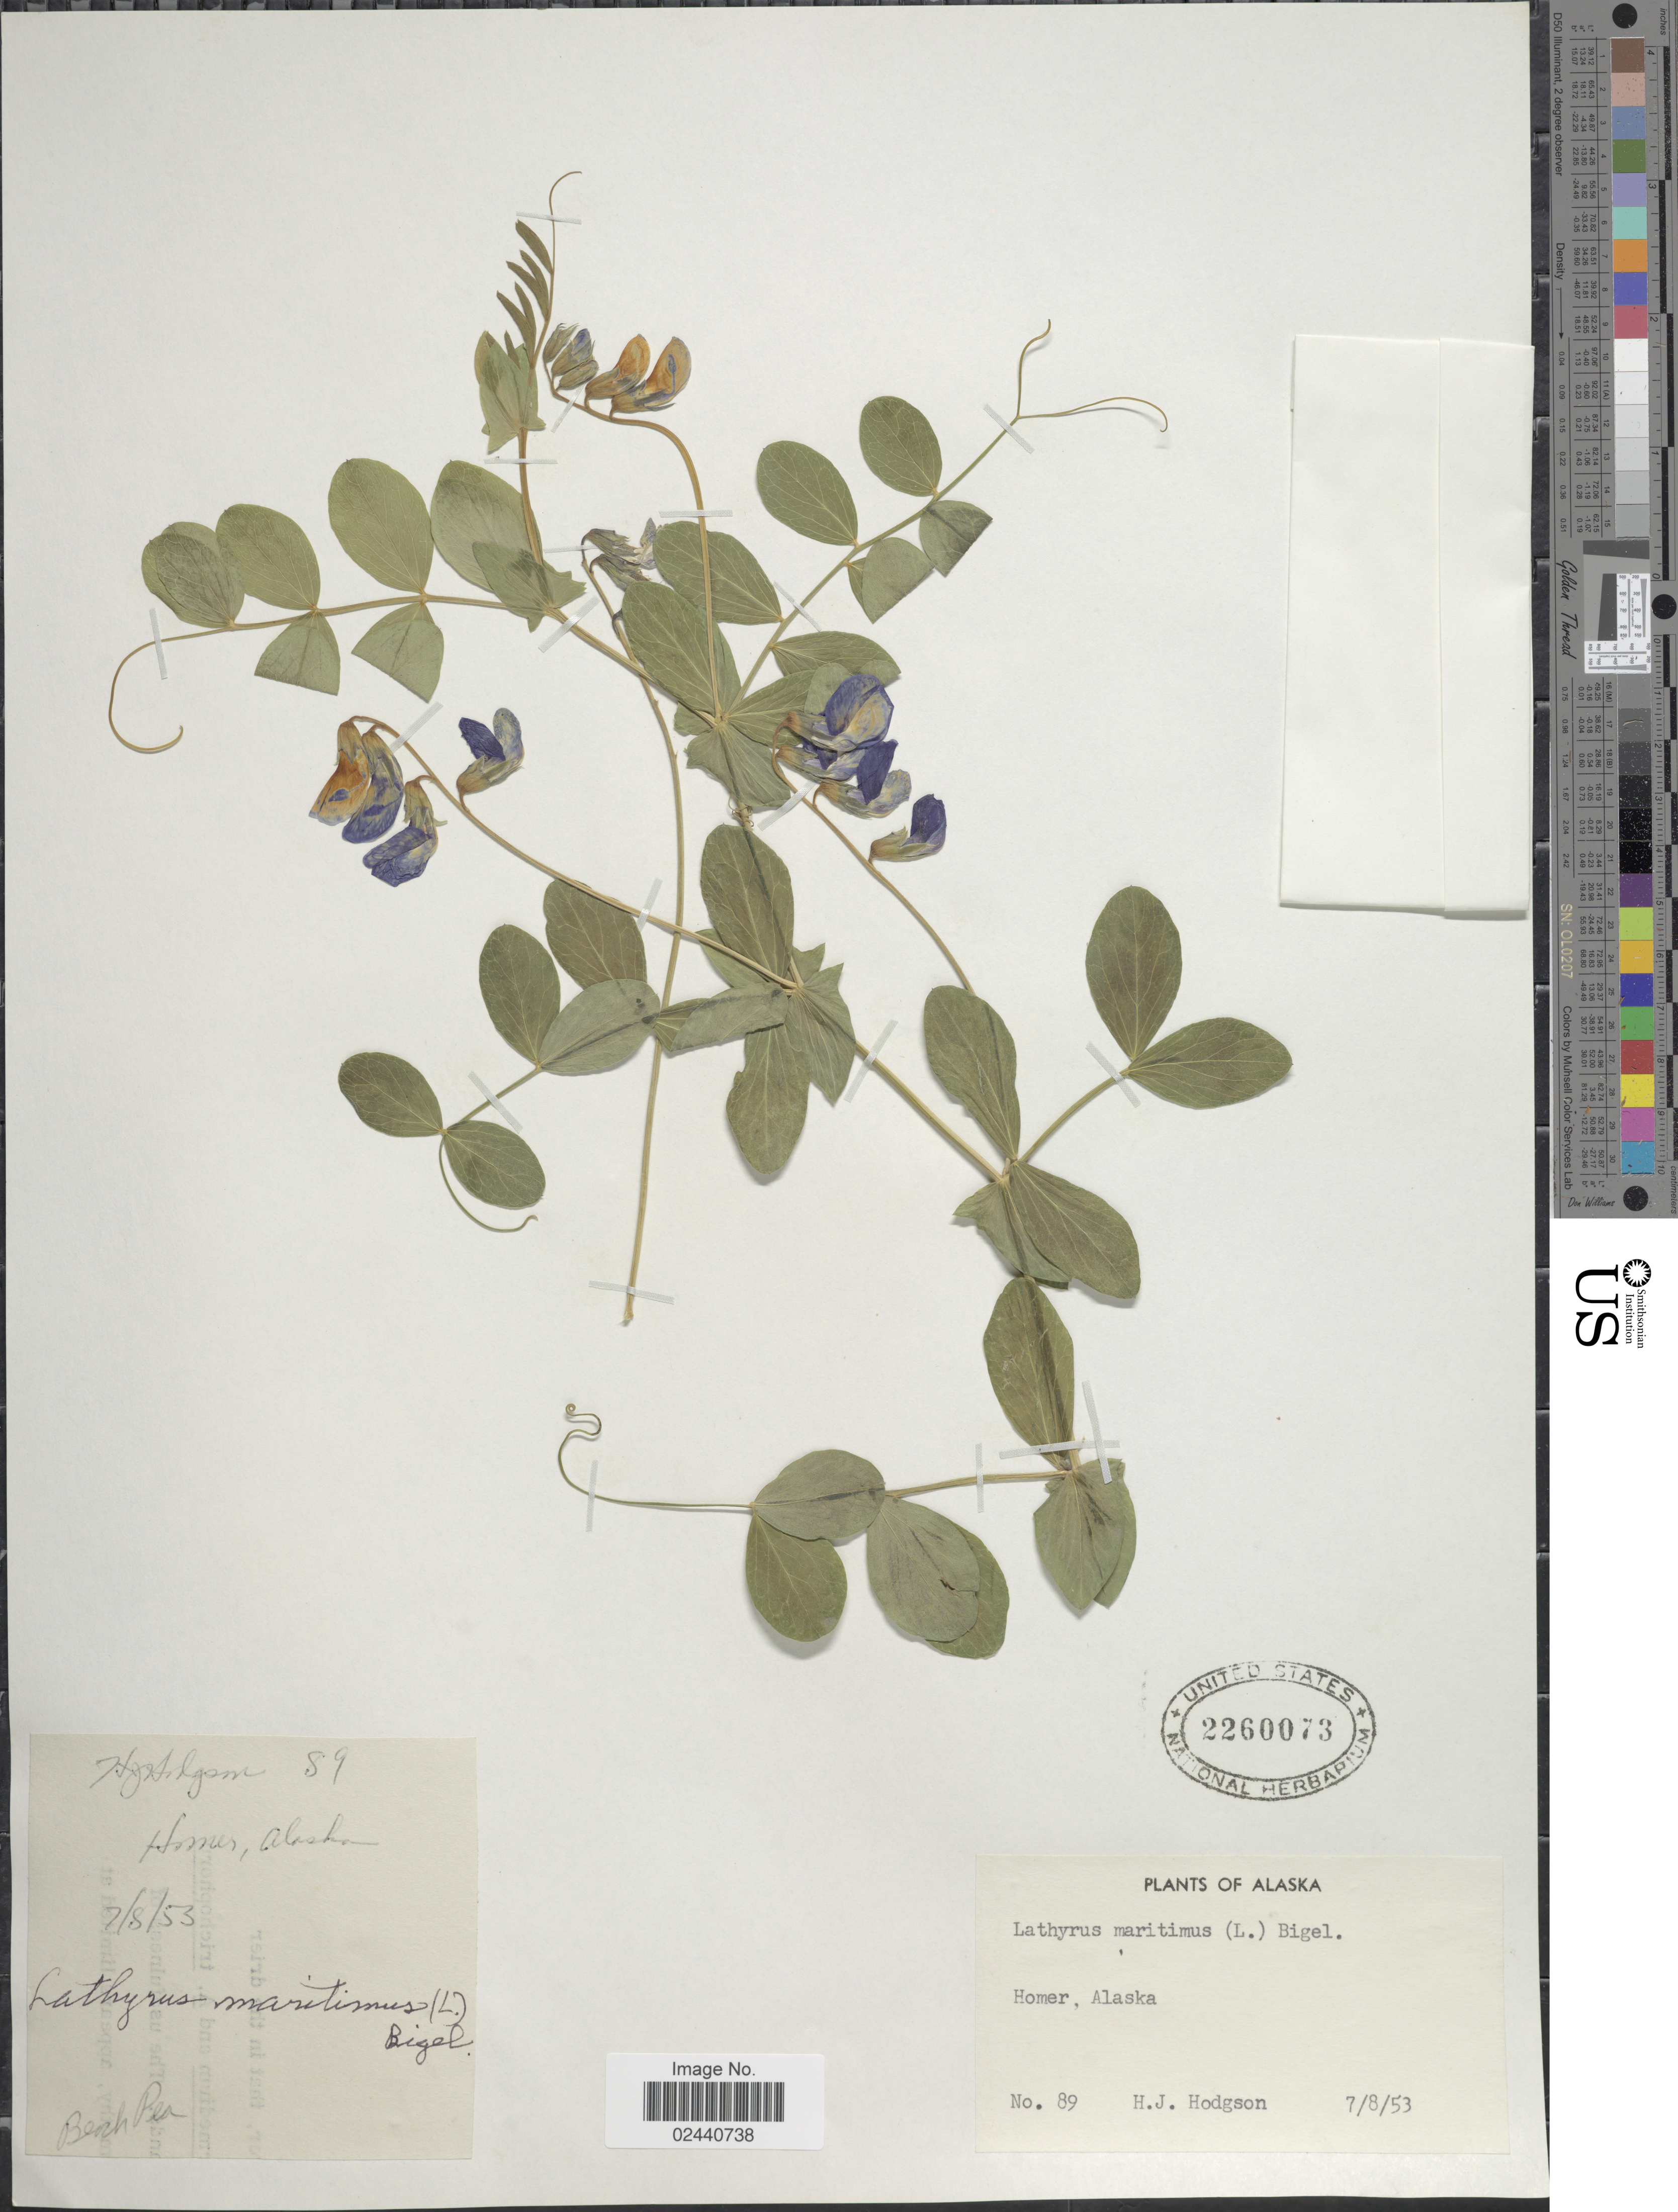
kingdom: Plantae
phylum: Tracheophyta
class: Magnoliopsida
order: Fabales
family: Fabaceae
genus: Lathyrus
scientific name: Lathyrus japonicus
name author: Willd.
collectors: H. J. Hodgson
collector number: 89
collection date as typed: Transcribed d/m/y: 8/7/53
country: United States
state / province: Alaska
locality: Homer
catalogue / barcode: US 2260073